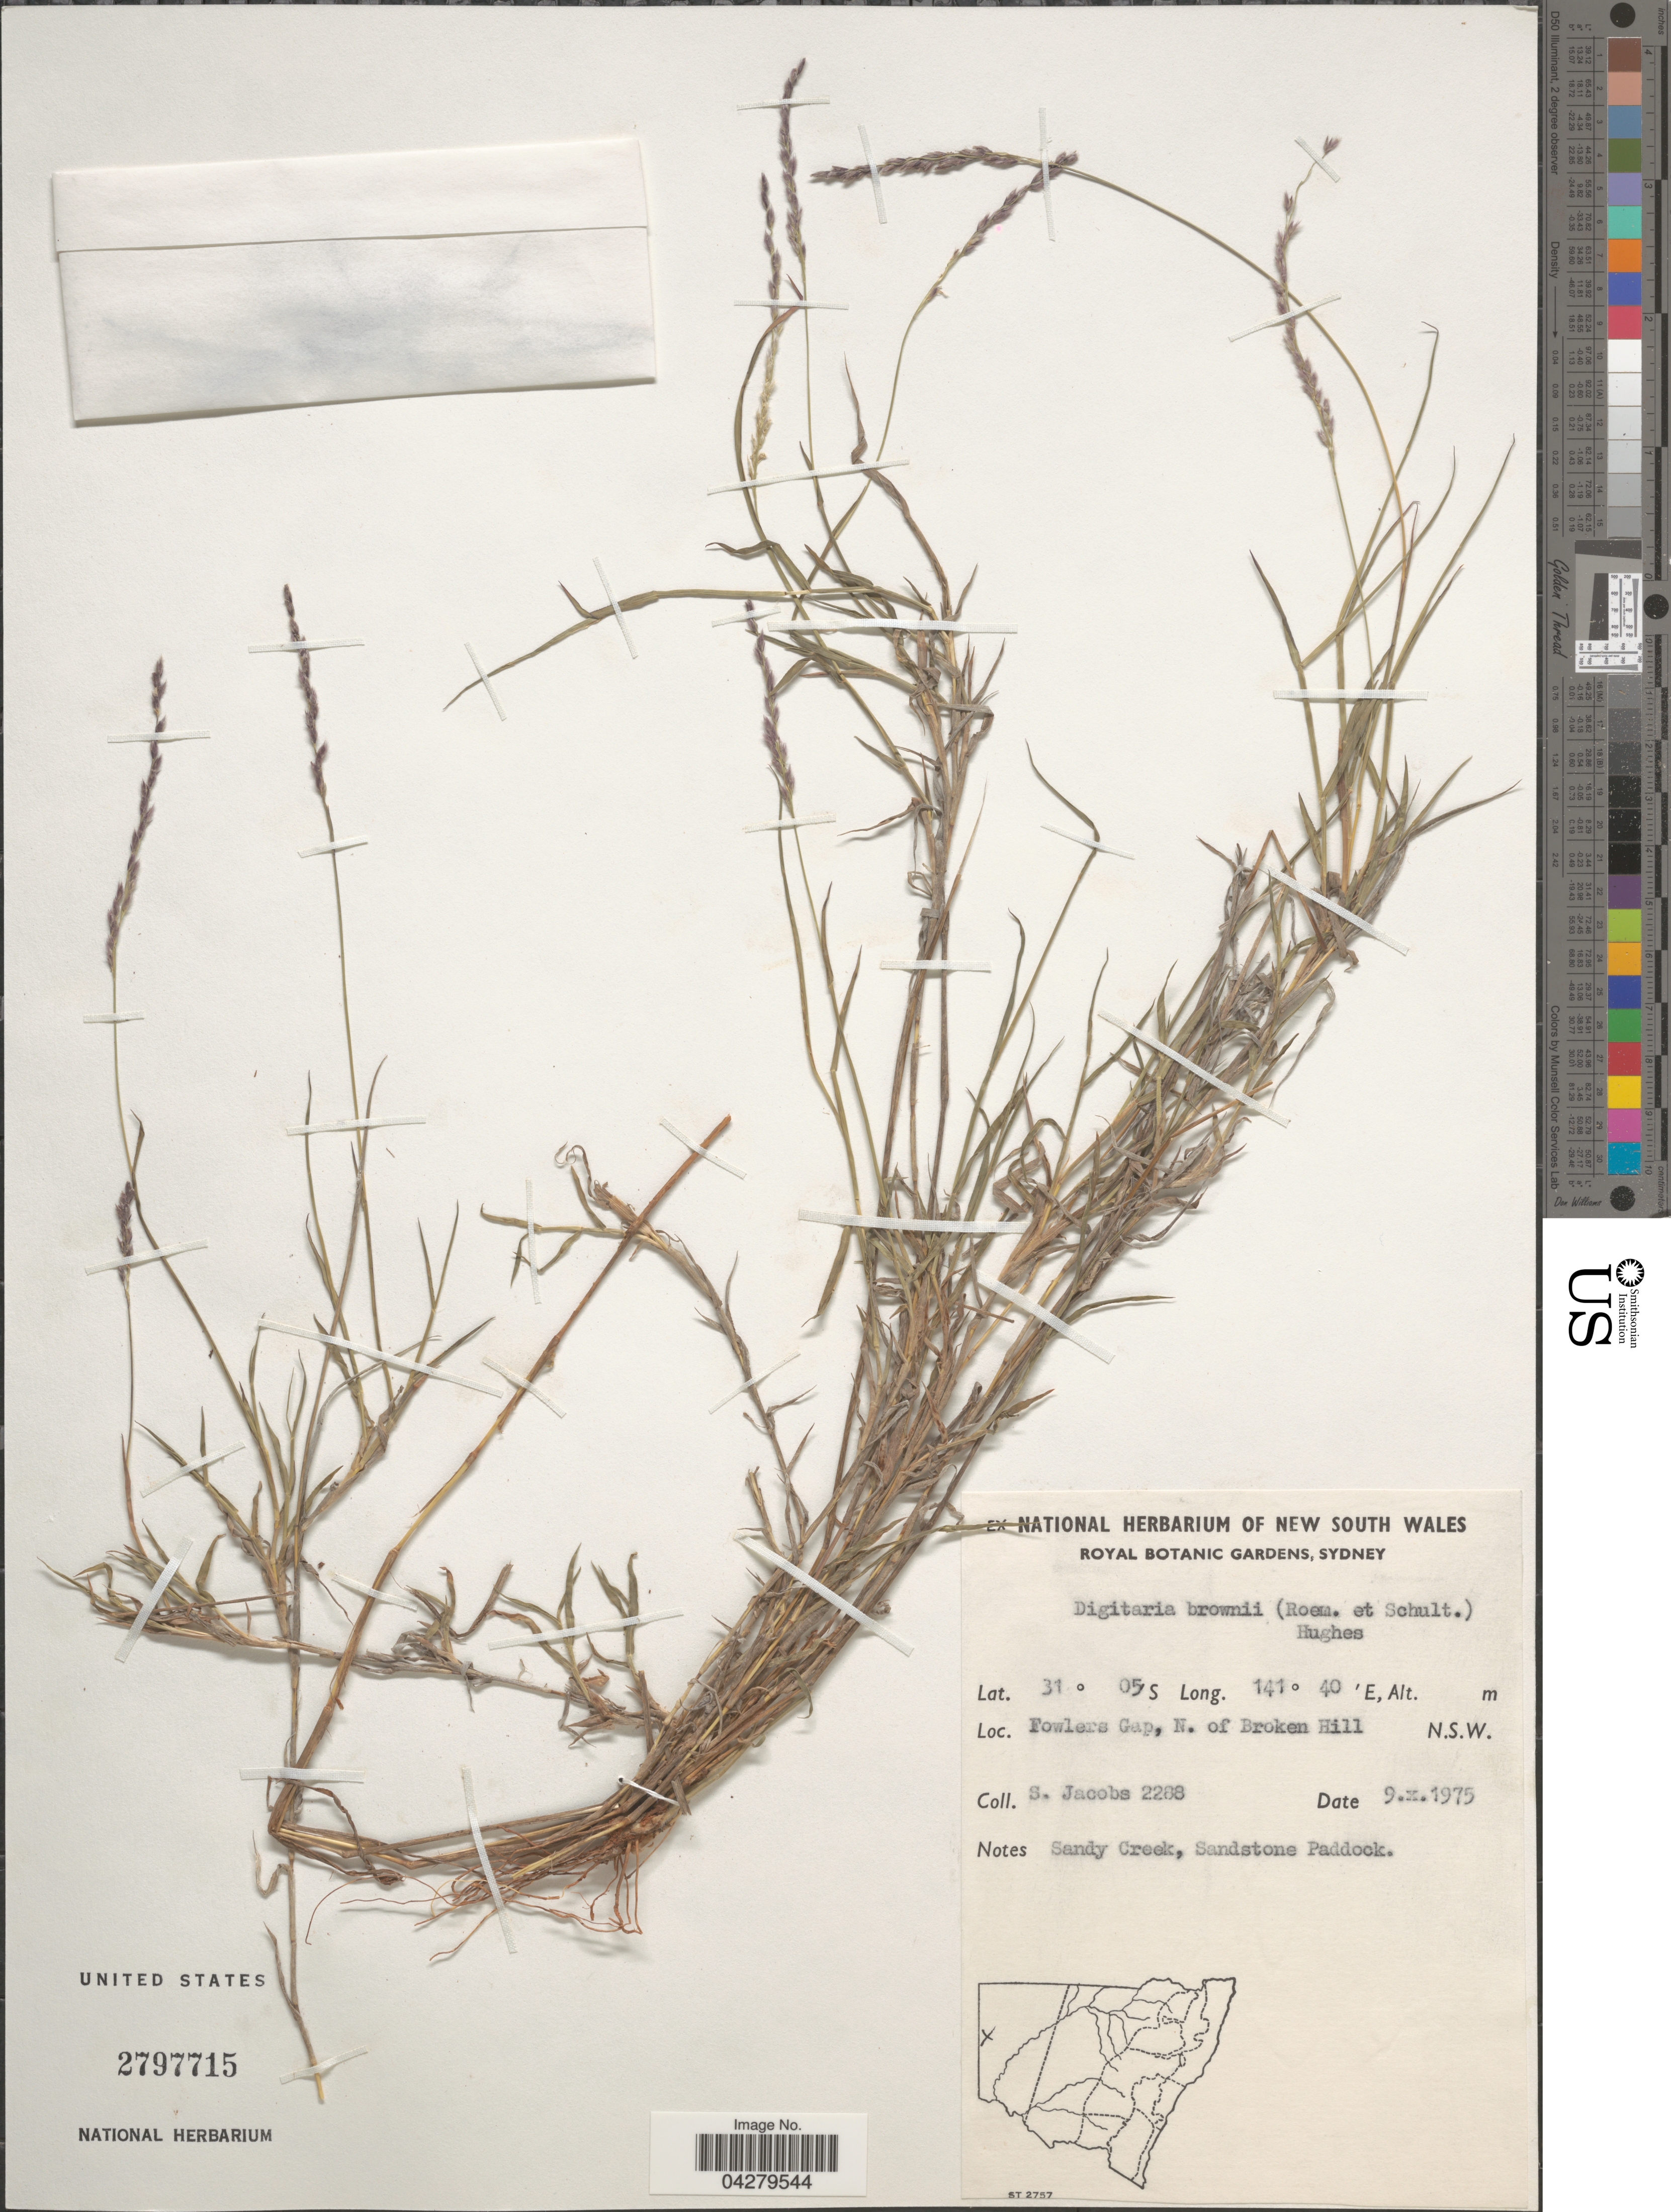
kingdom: Plantae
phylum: Tracheophyta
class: Liliopsida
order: Poales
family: Poaceae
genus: Digitaria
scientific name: Digitaria brownii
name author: (Roem. & Schult.) Hughes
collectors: S. Jacobs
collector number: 2288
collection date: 1975-10-09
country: Australia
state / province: New South Wales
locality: Fowlers Gap, N. of Broken Hill.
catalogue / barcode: US 2797715